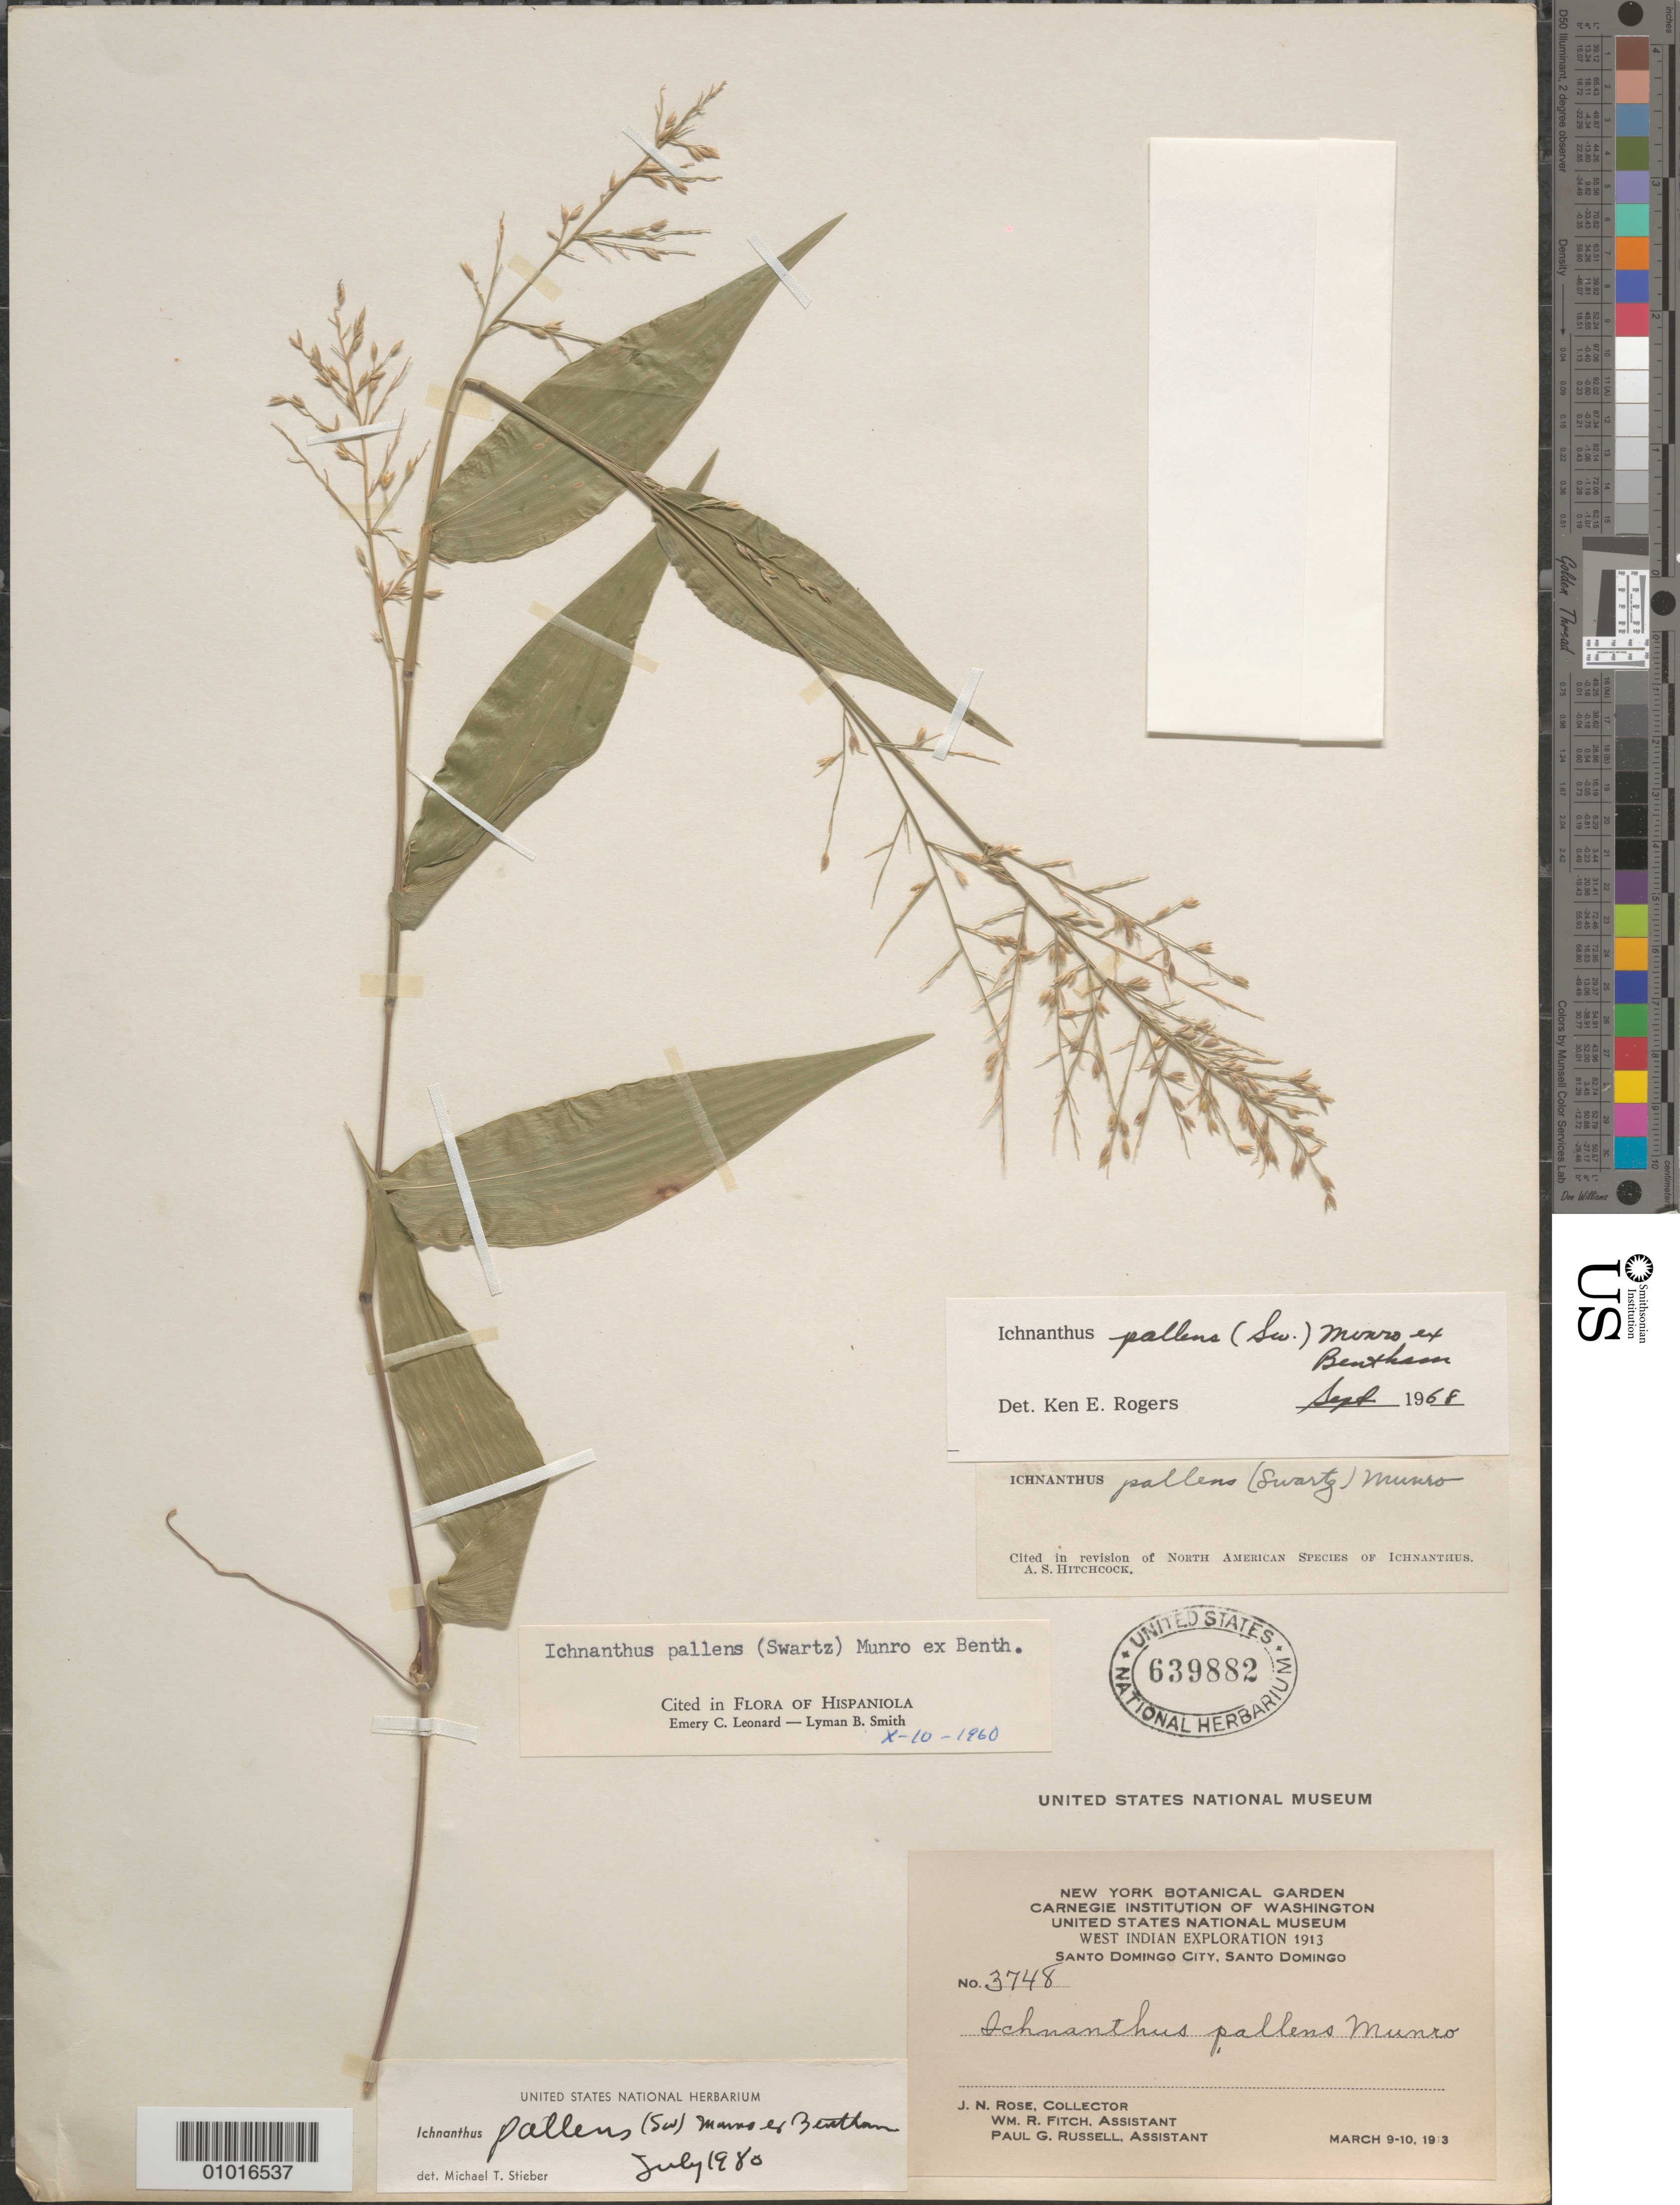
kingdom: Plantae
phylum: Tracheophyta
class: Liliopsida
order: Poales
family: Poaceae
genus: Ichnanthus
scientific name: Ichnanthus pallens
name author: (Sw.) Munro ex Benth.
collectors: J. N. Rose, W. R. Fitch & P. G. Russell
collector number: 3748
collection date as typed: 09 Mar 1913 to 10 Mar 1913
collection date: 1913-03-09/1913-03-10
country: Dominican Republic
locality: Santo Domingo City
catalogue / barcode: US 639882